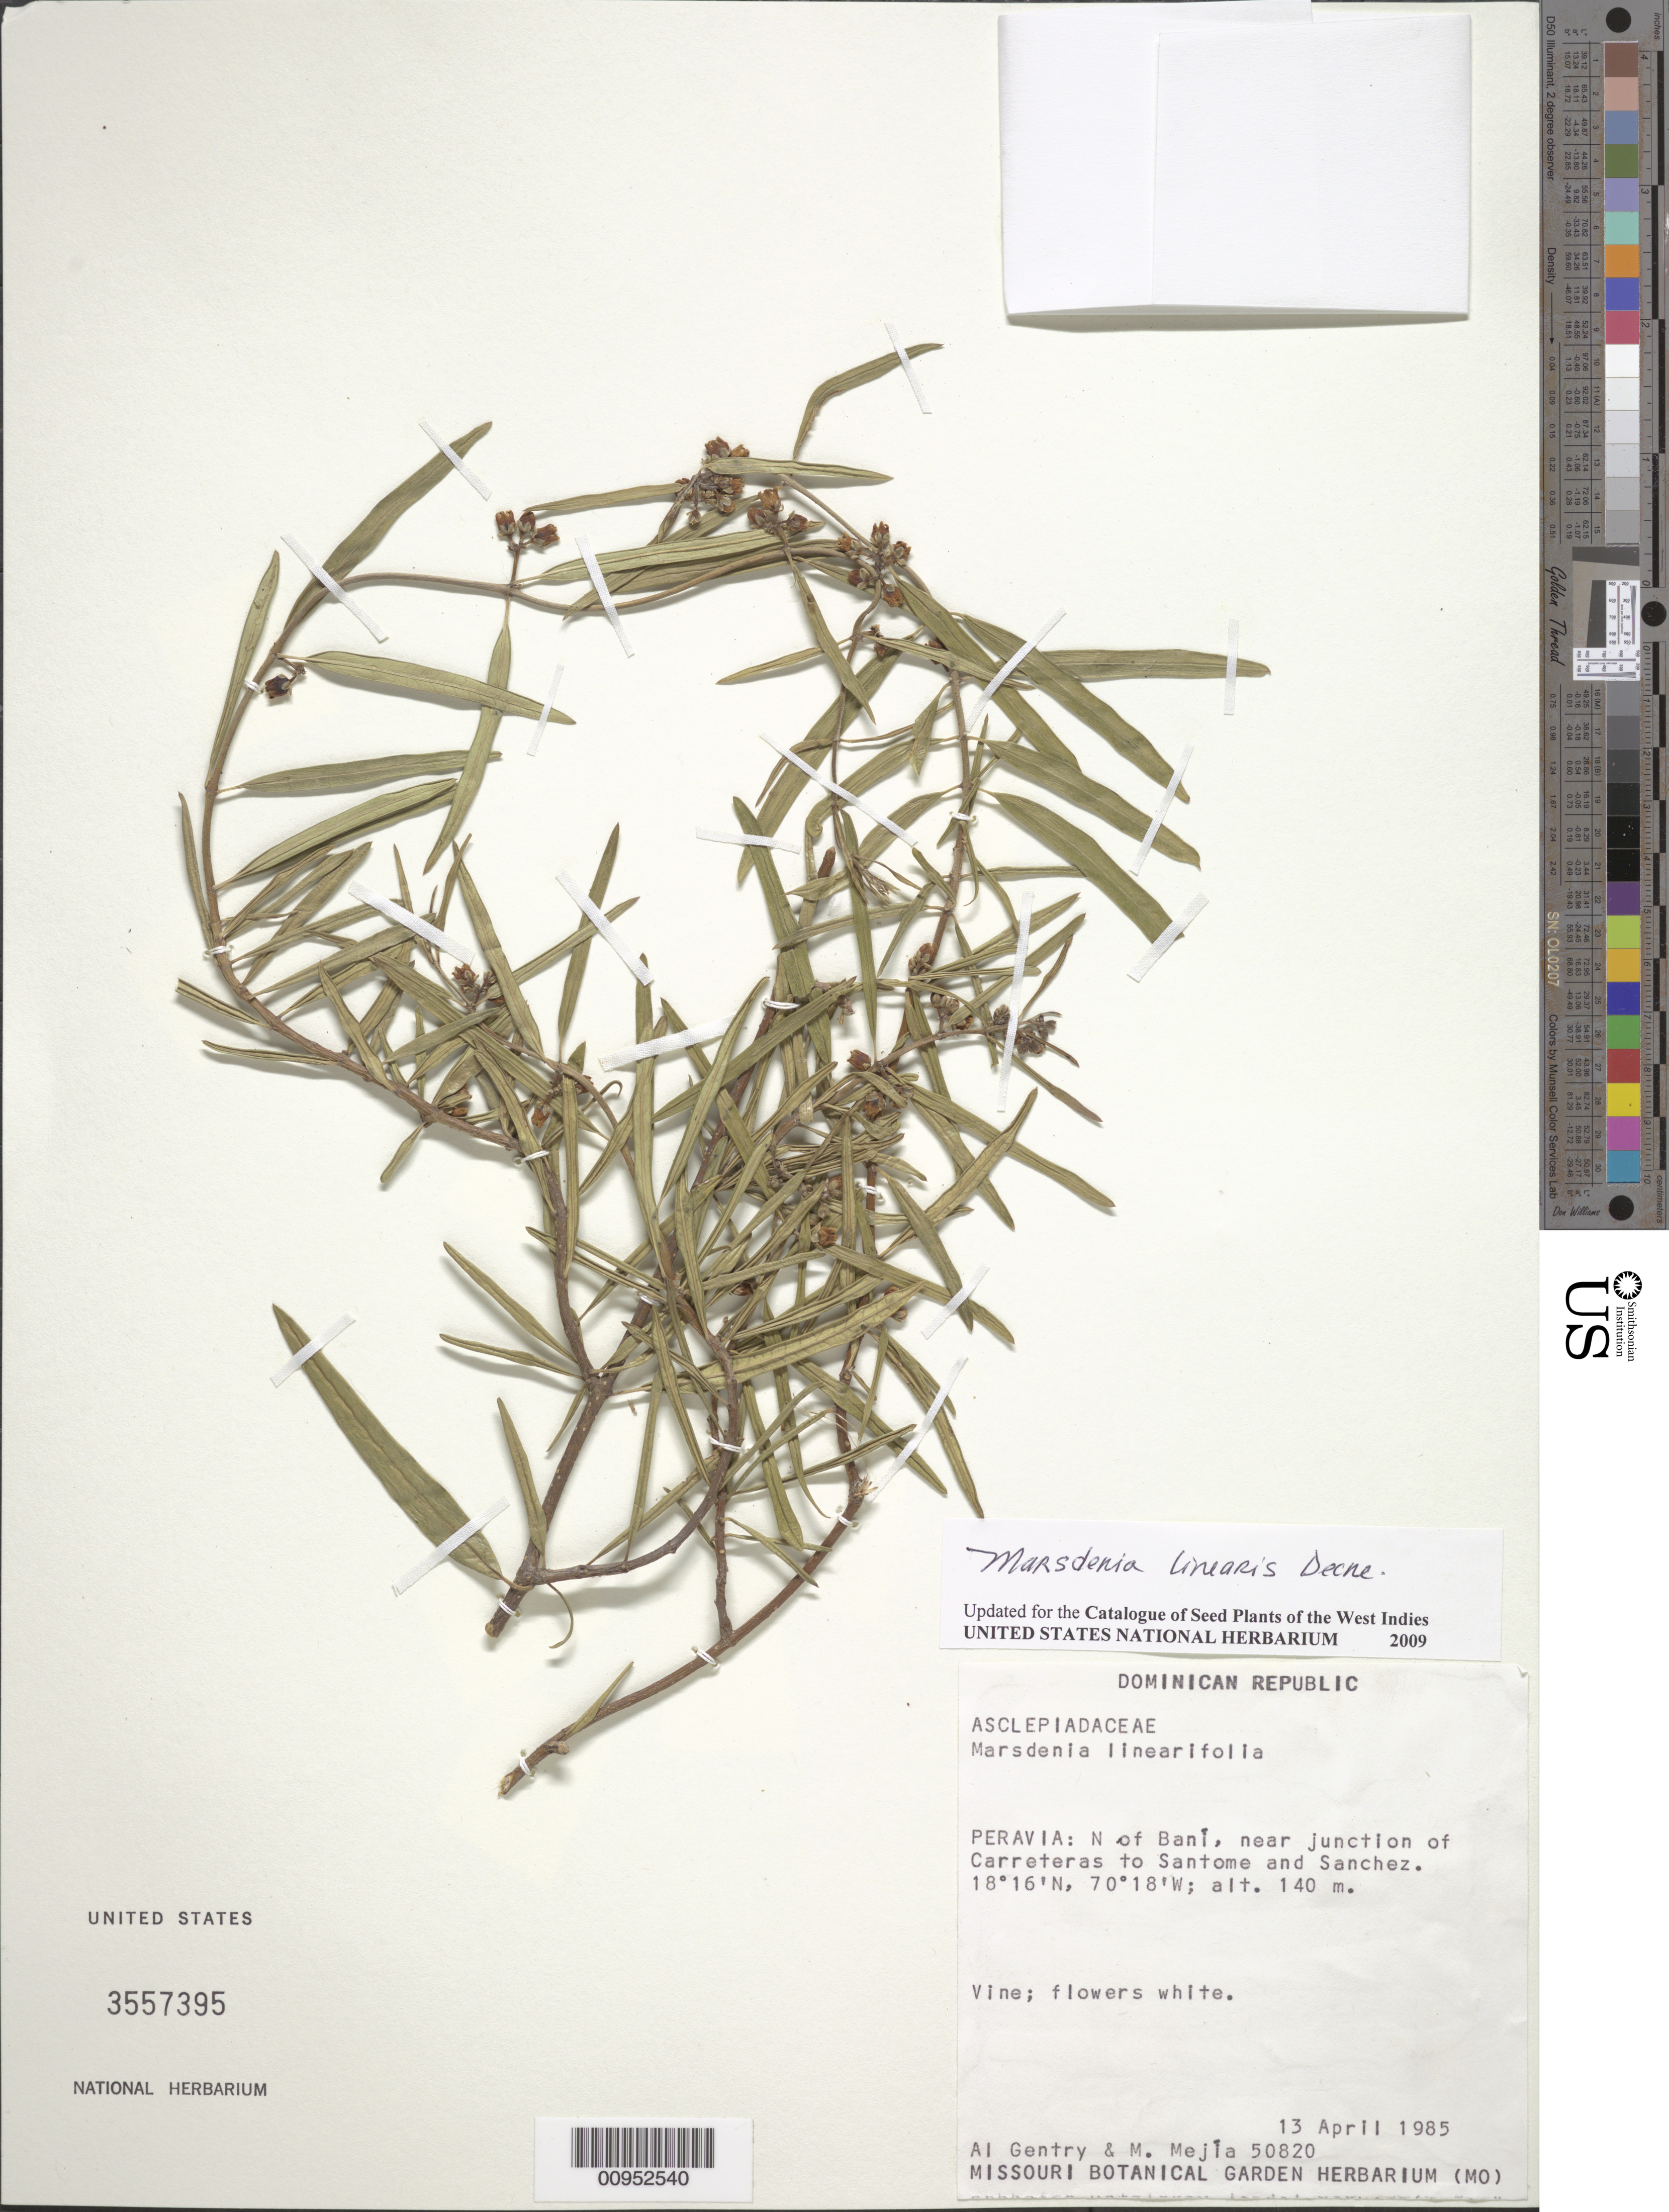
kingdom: Plantae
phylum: Tracheophyta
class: Magnoliopsida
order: Gentianales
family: Apocynaceae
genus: Marsdenia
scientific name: Marsdenia linearis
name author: Decne.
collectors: A. H. Gentry & M. Mejia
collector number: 50820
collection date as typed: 13 Apr 1985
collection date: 1985-04-13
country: Dominican Republic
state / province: Peravia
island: Hispaniola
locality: Baní, N of, near junction of Carreteras to Santome and Sanchez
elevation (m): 140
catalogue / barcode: US 3557395